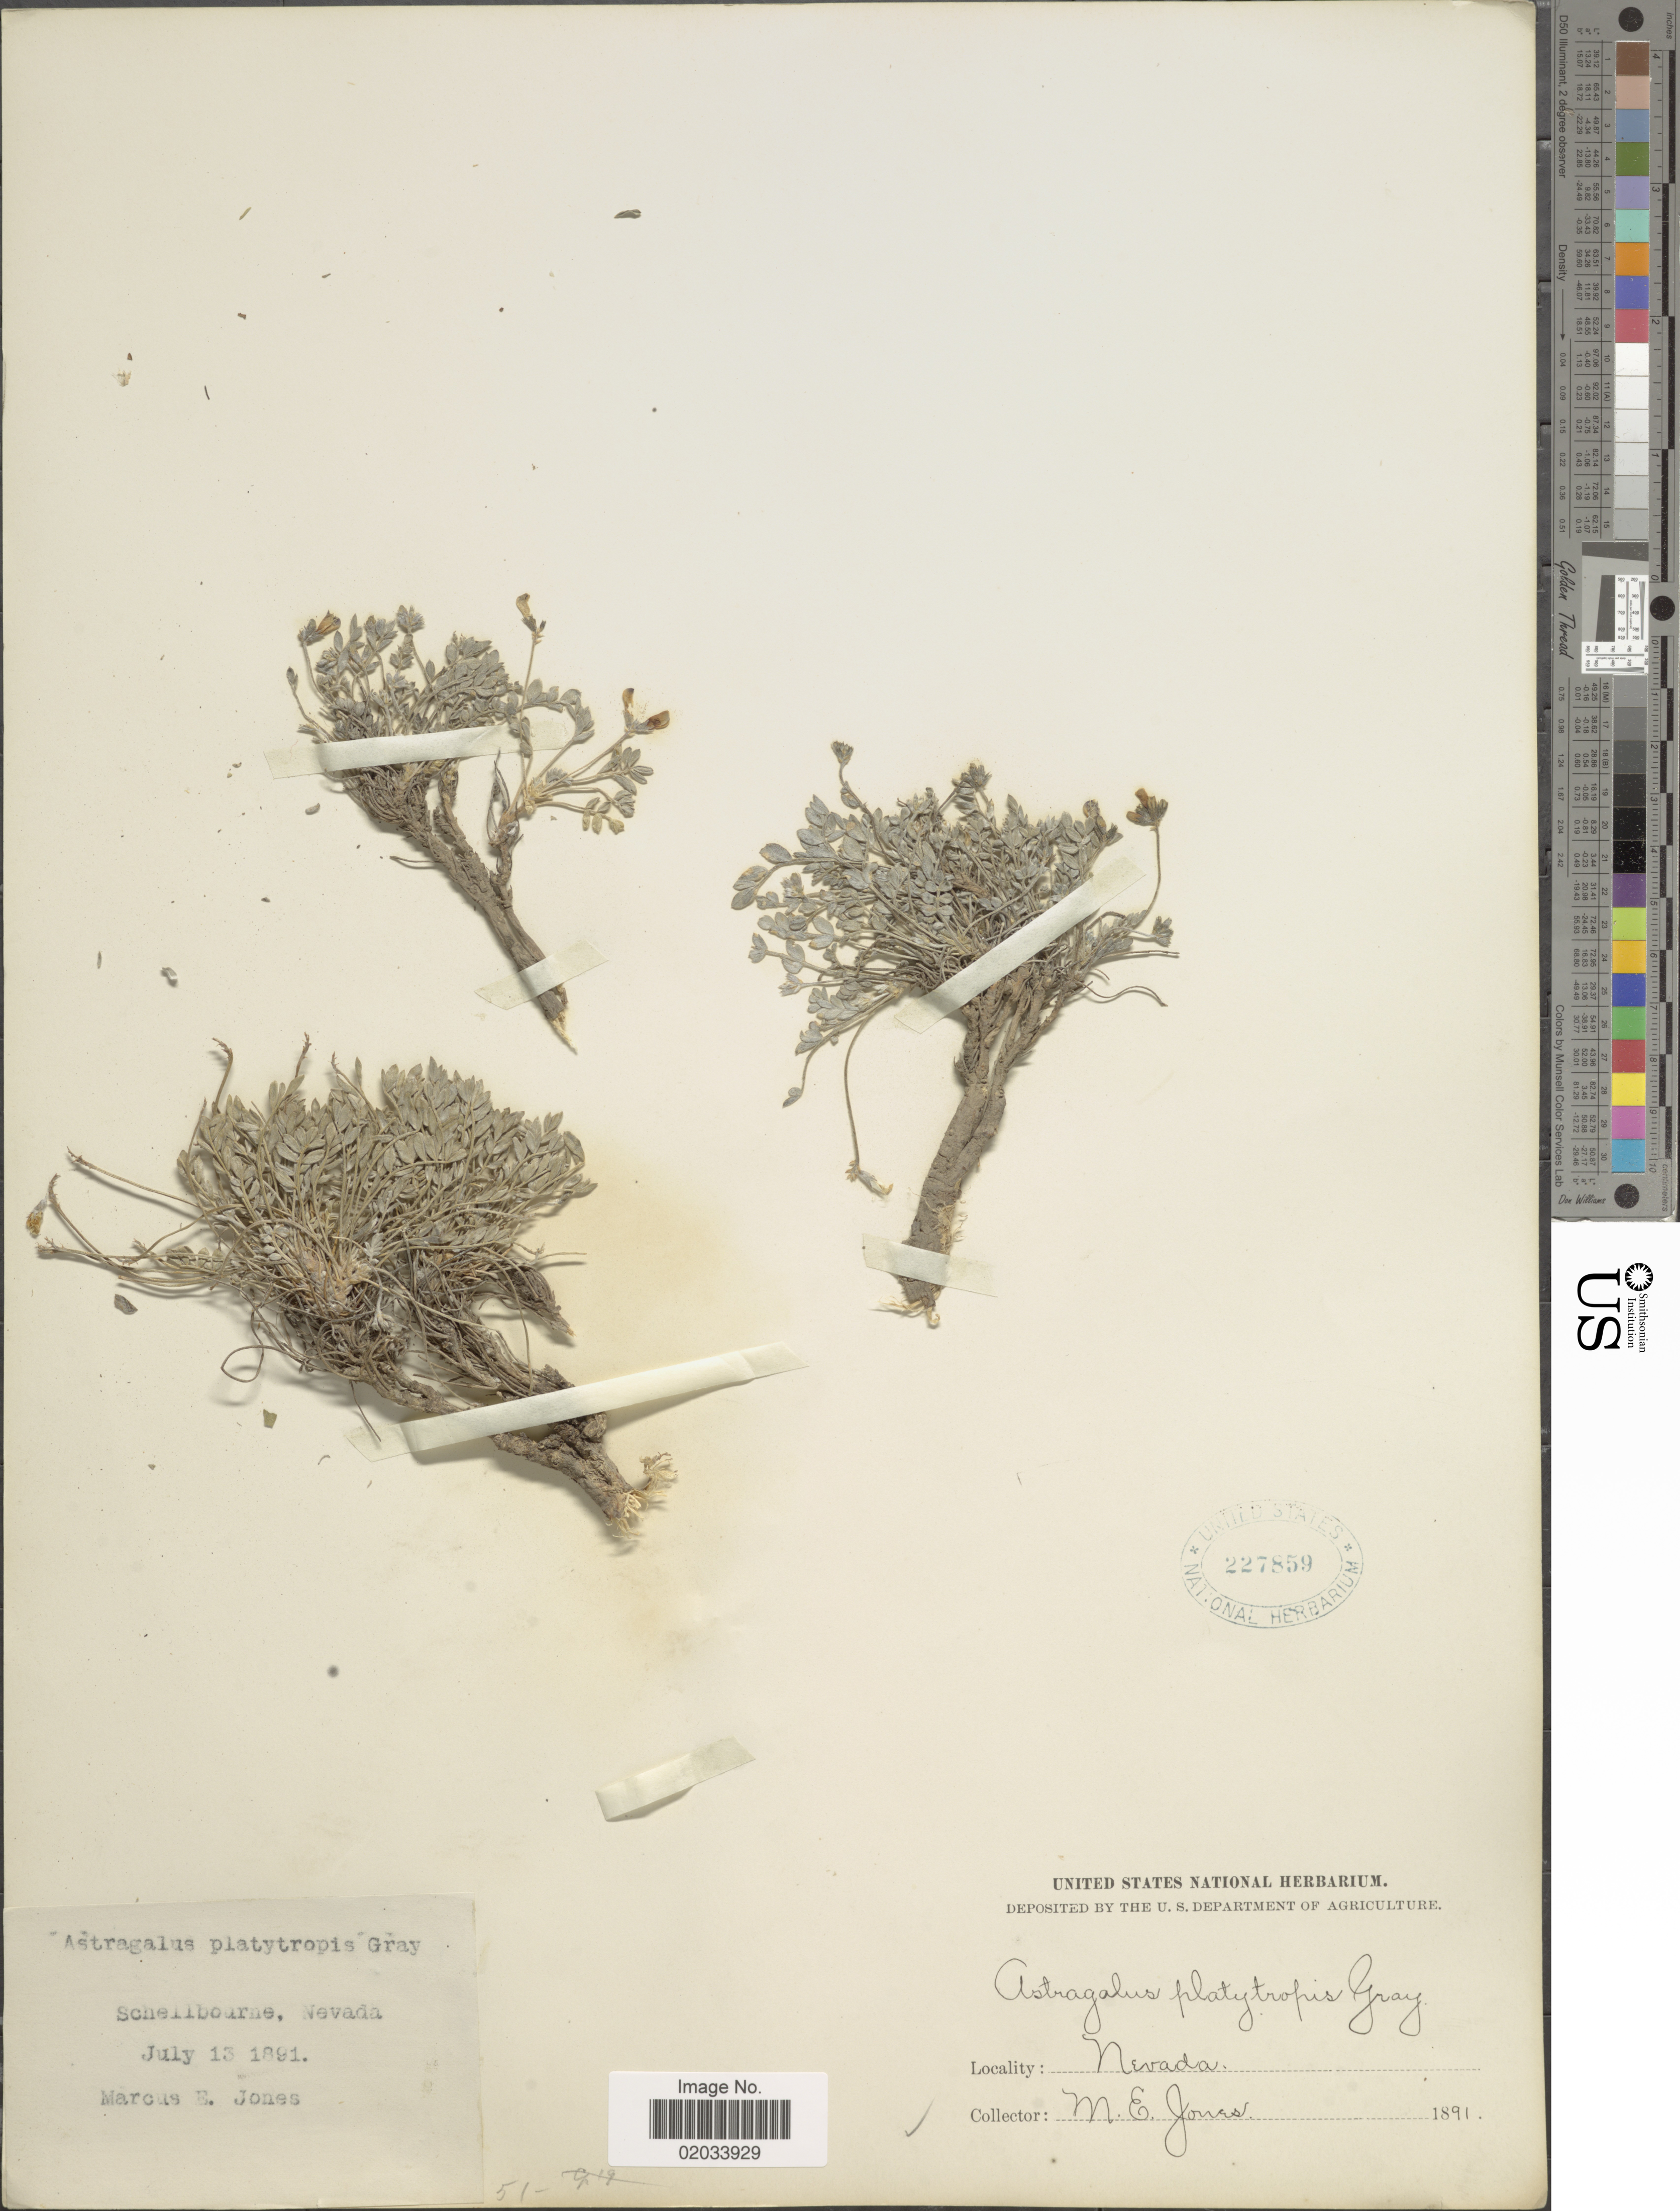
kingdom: Plantae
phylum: Tracheophyta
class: Magnoliopsida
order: Fabales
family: Fabaceae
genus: Astragalus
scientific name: Astragalus platytropis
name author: A. Gray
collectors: M. E. Jones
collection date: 1891-07-13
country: United States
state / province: Nevada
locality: Schellbourne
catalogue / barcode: US 227859